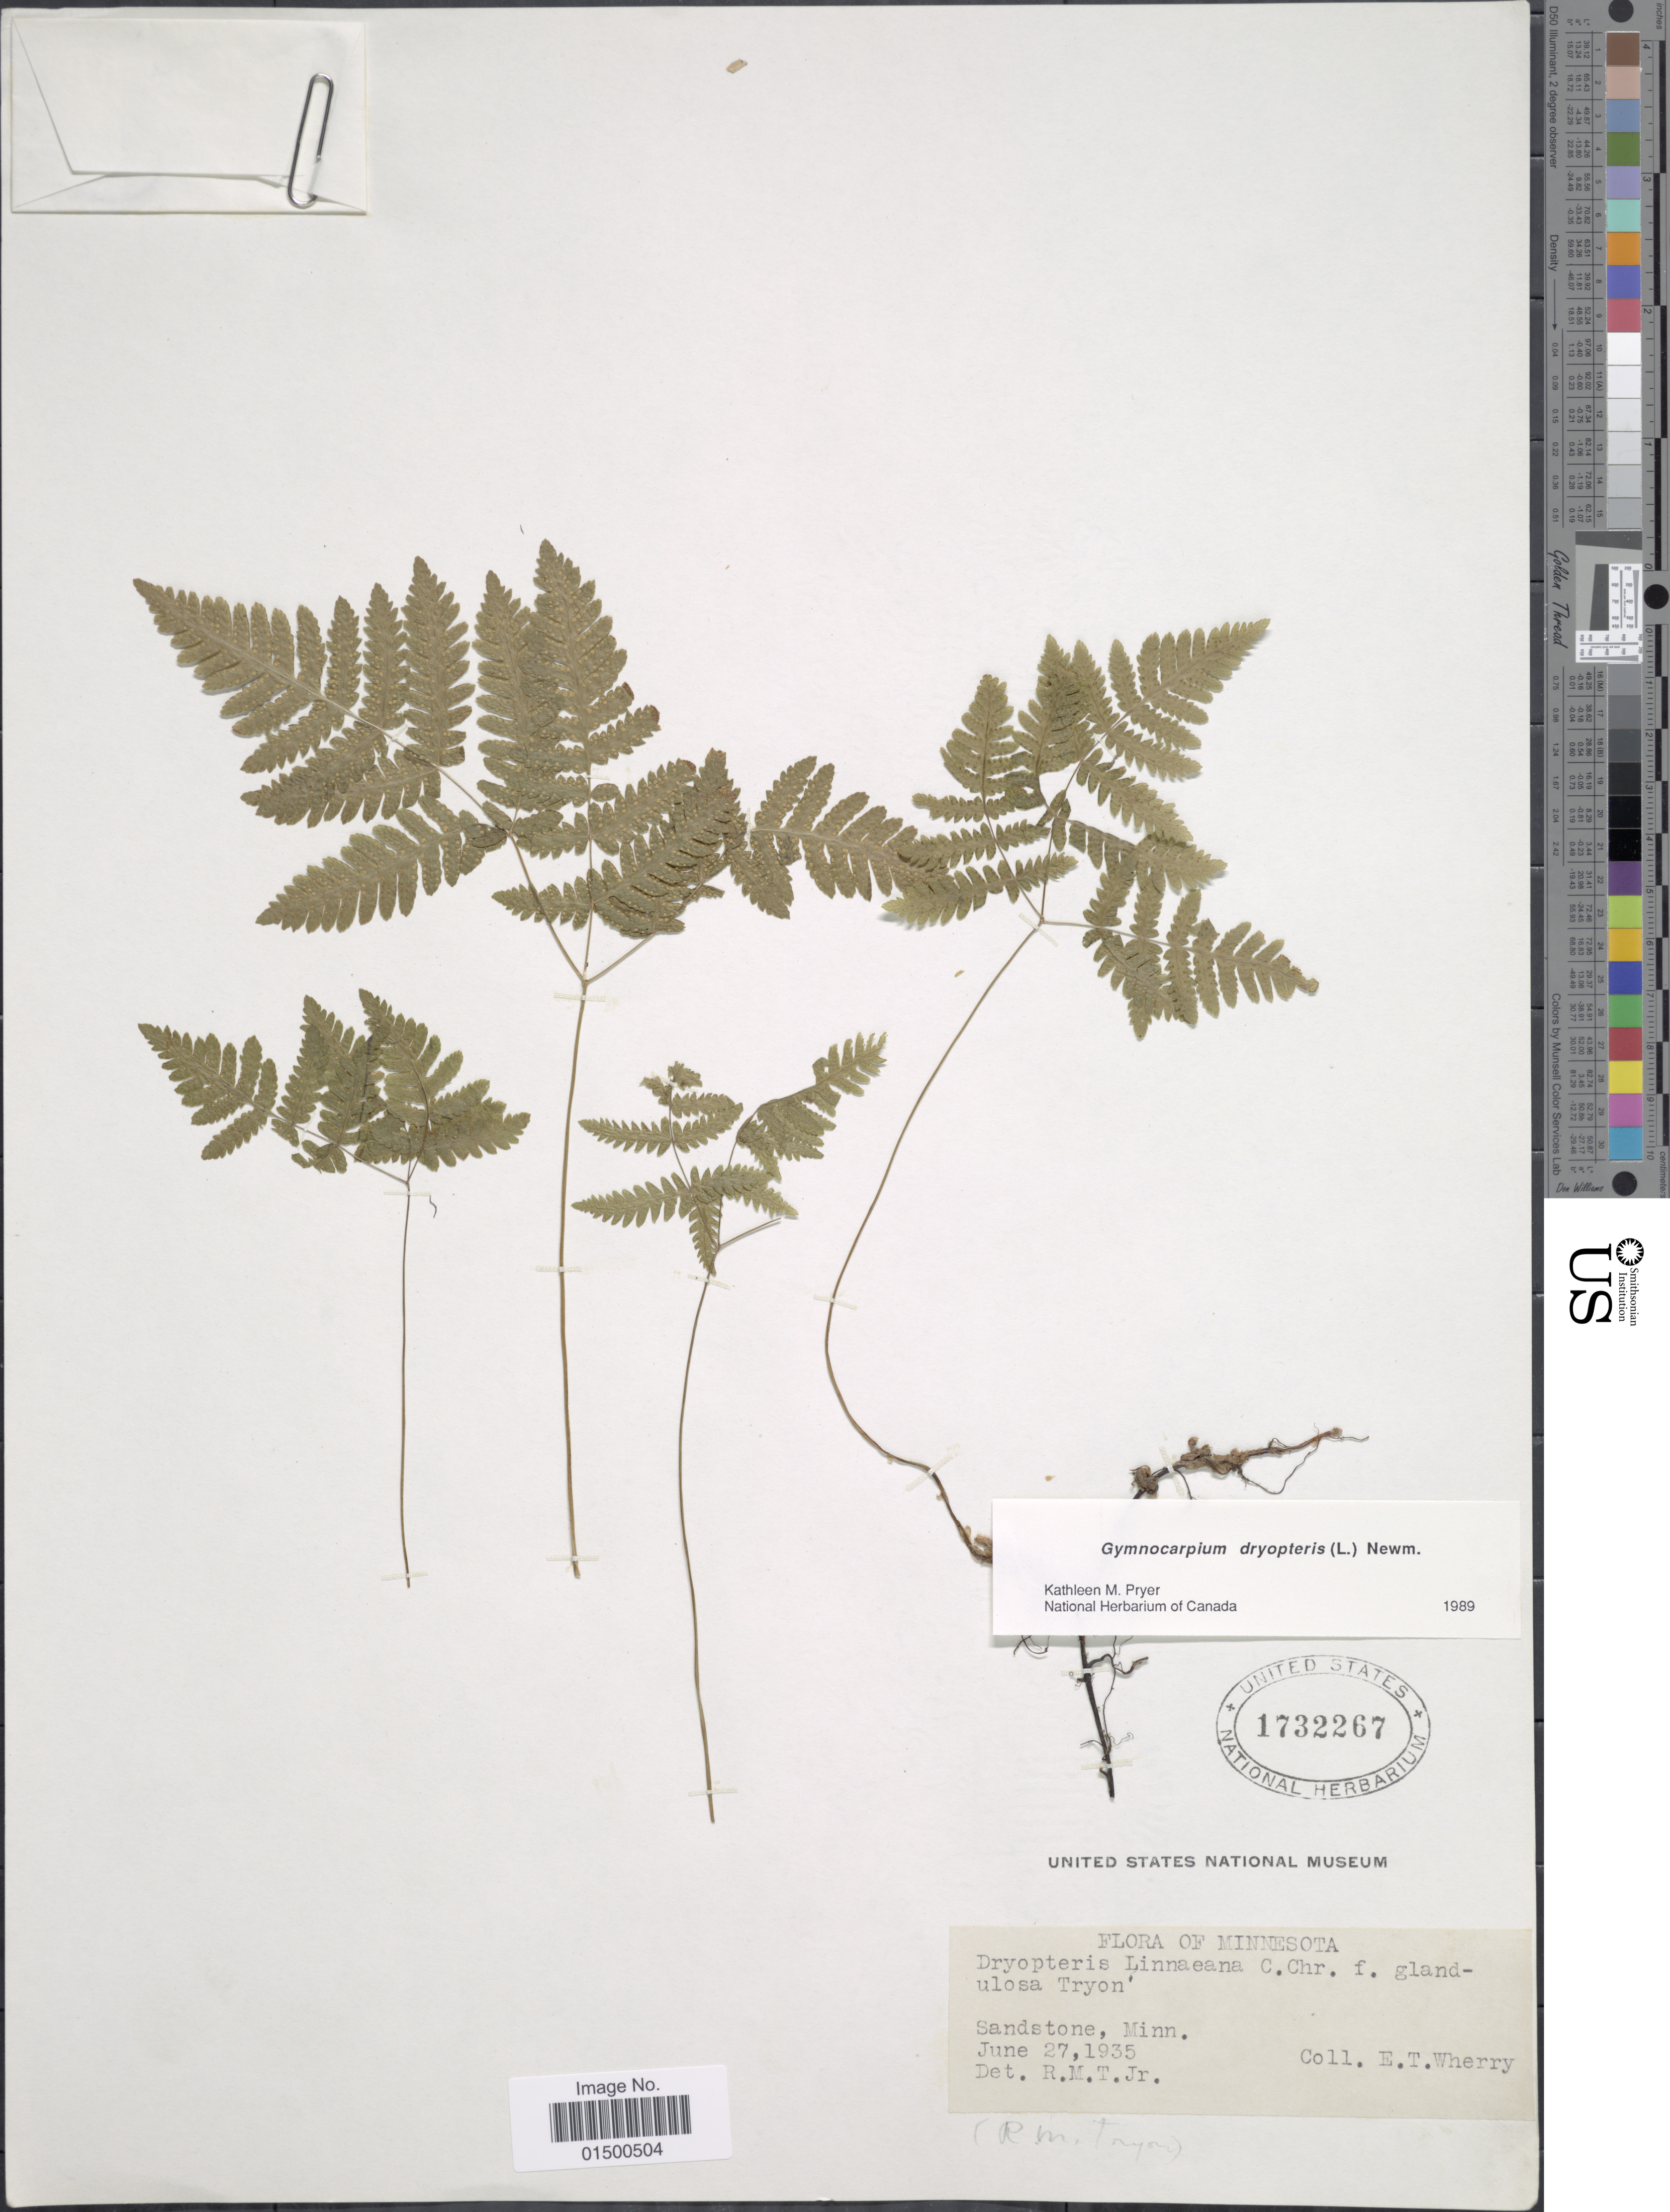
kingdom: Plantae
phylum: Tracheophyta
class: Polypodiopsida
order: Polypodiales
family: Cystopteridaceae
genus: Gymnocarpium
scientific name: Gymnocarpium dryopteris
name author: (L.) Newman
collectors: E. T. Wherry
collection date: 1935-06-27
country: United States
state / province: Minnesota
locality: Sandstone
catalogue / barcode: US 1732267